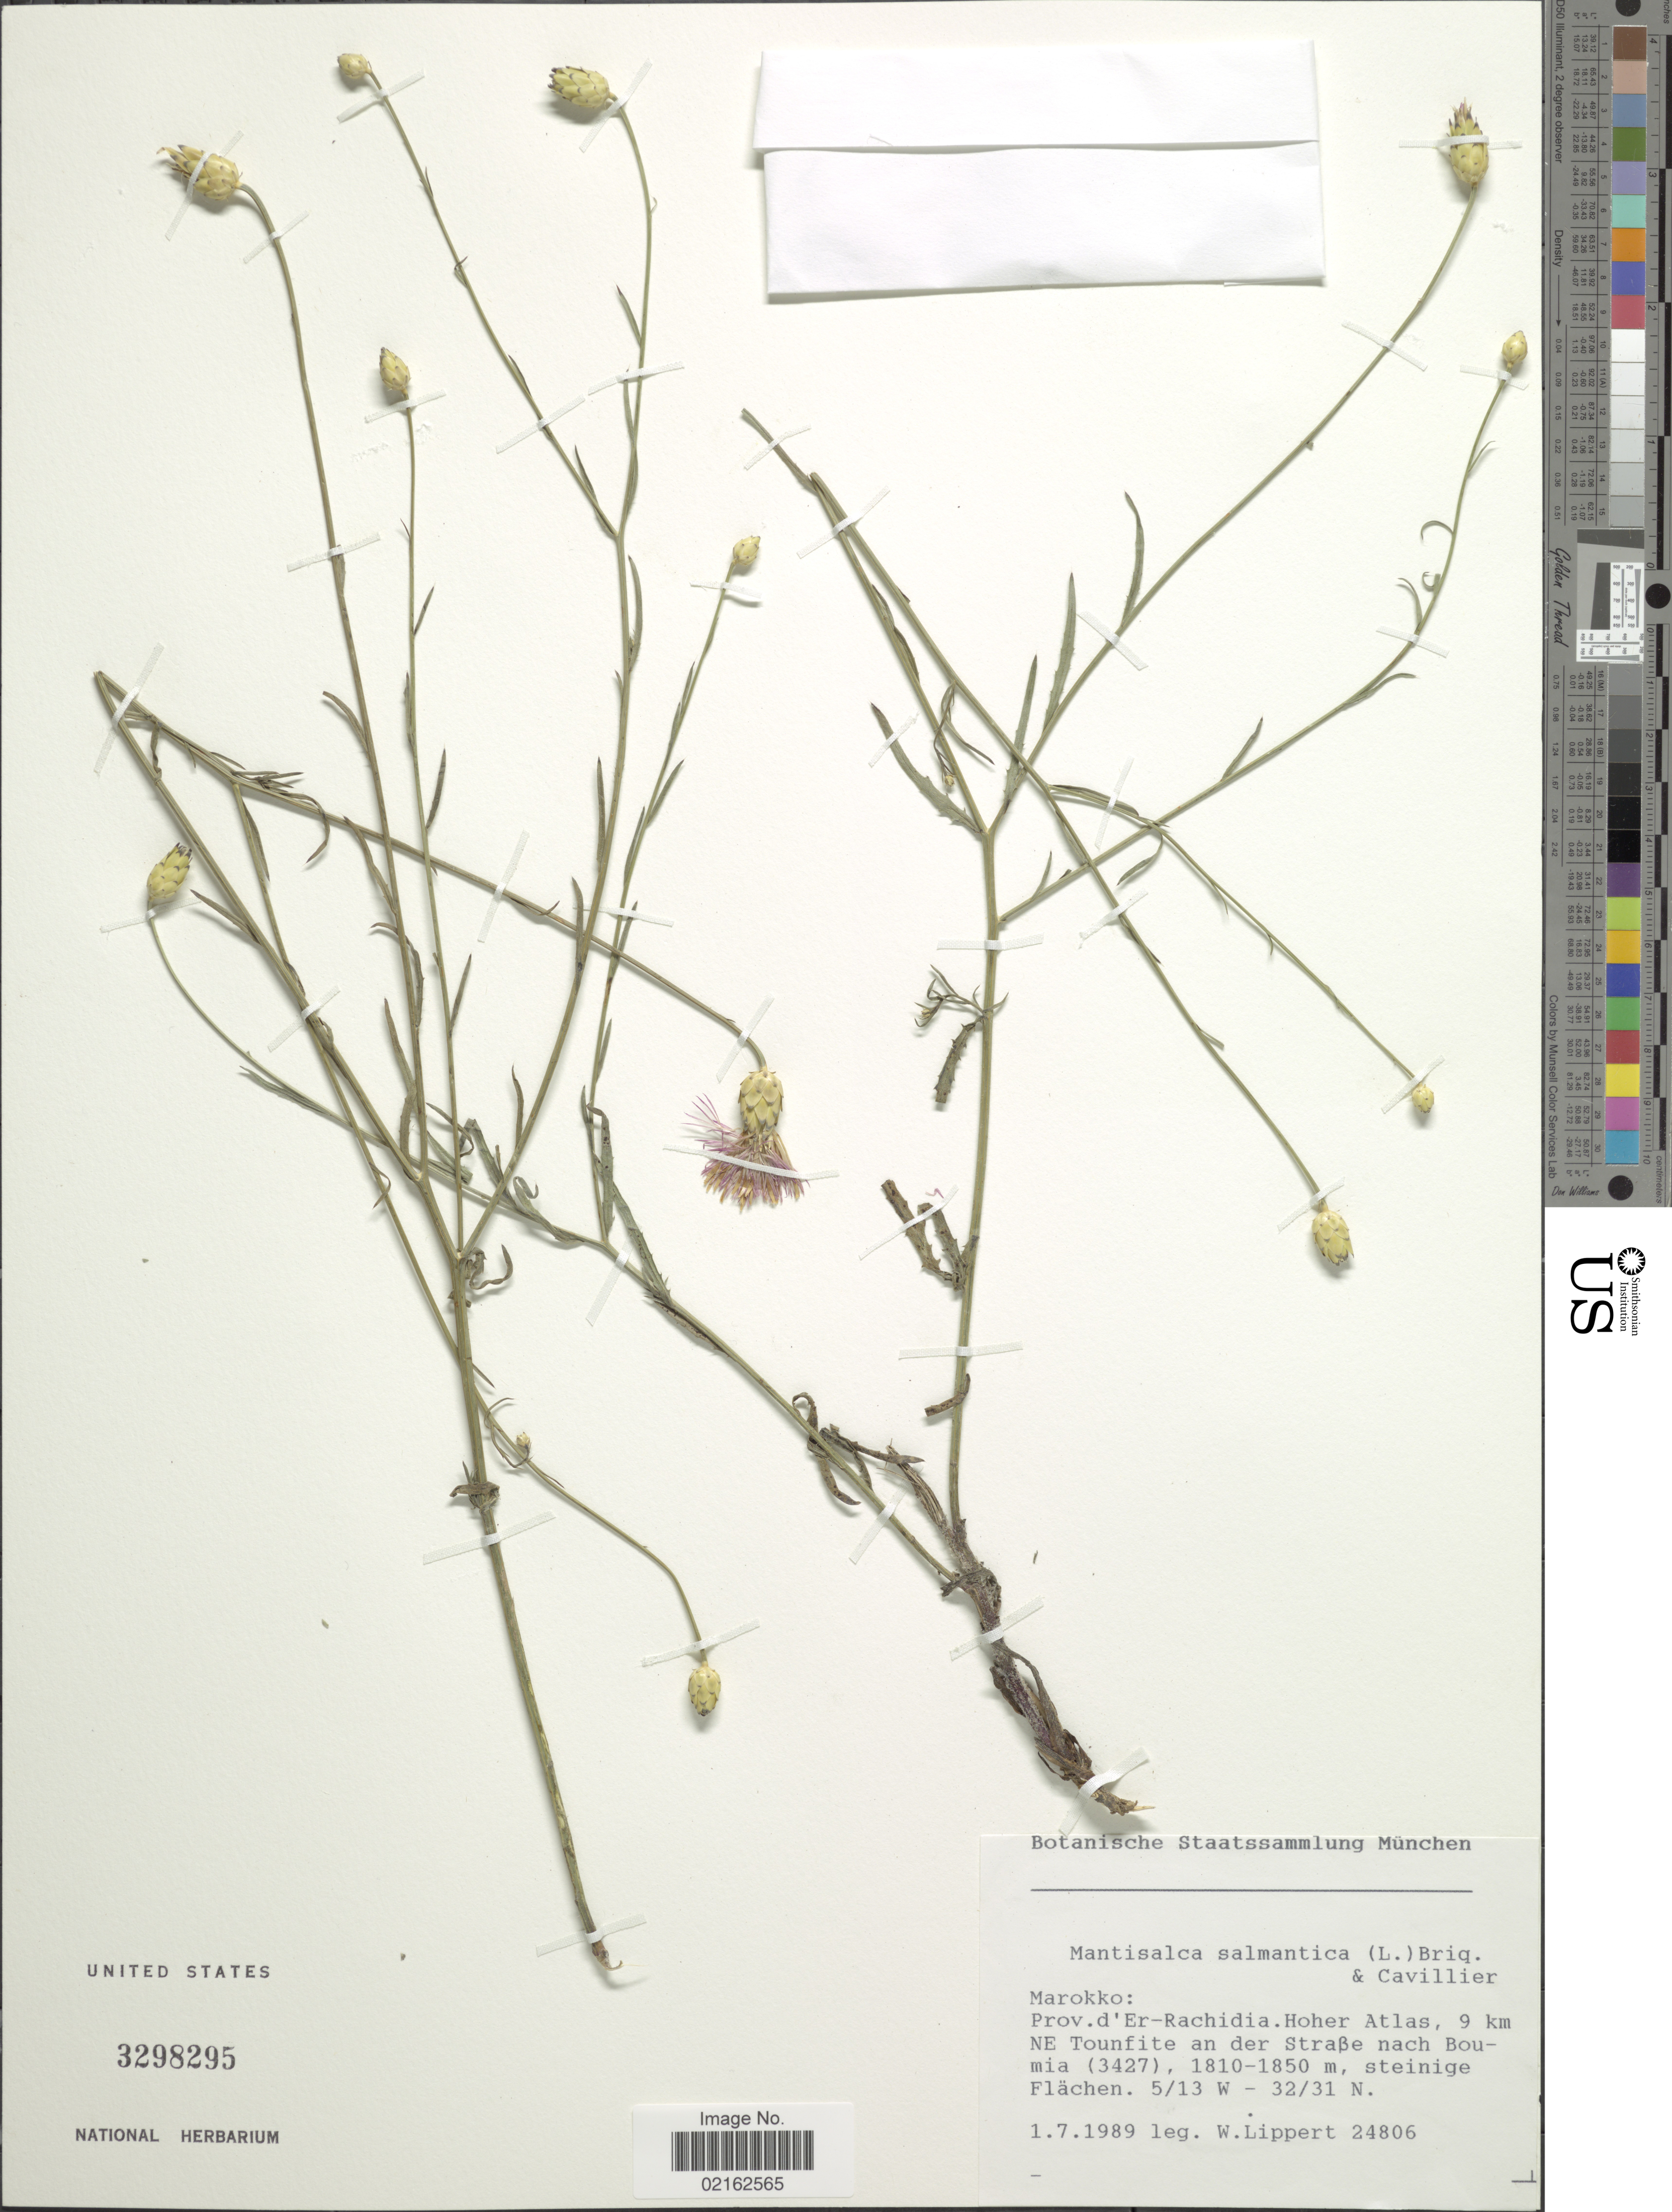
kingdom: Plantae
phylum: Tracheophyta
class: Magnoliopsida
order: Asterales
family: Asteraceae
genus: Mantisalca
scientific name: Mantisalca salmantica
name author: (L.) Briq. & Cav.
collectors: W. Lippert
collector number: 24806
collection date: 1989-07-01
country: Morocco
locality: Prov. d'Er-Rachida, Hoher Atlas, 9 km NE Tounfite an der Strabe nach Boumia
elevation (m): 1810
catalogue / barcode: US 3298295